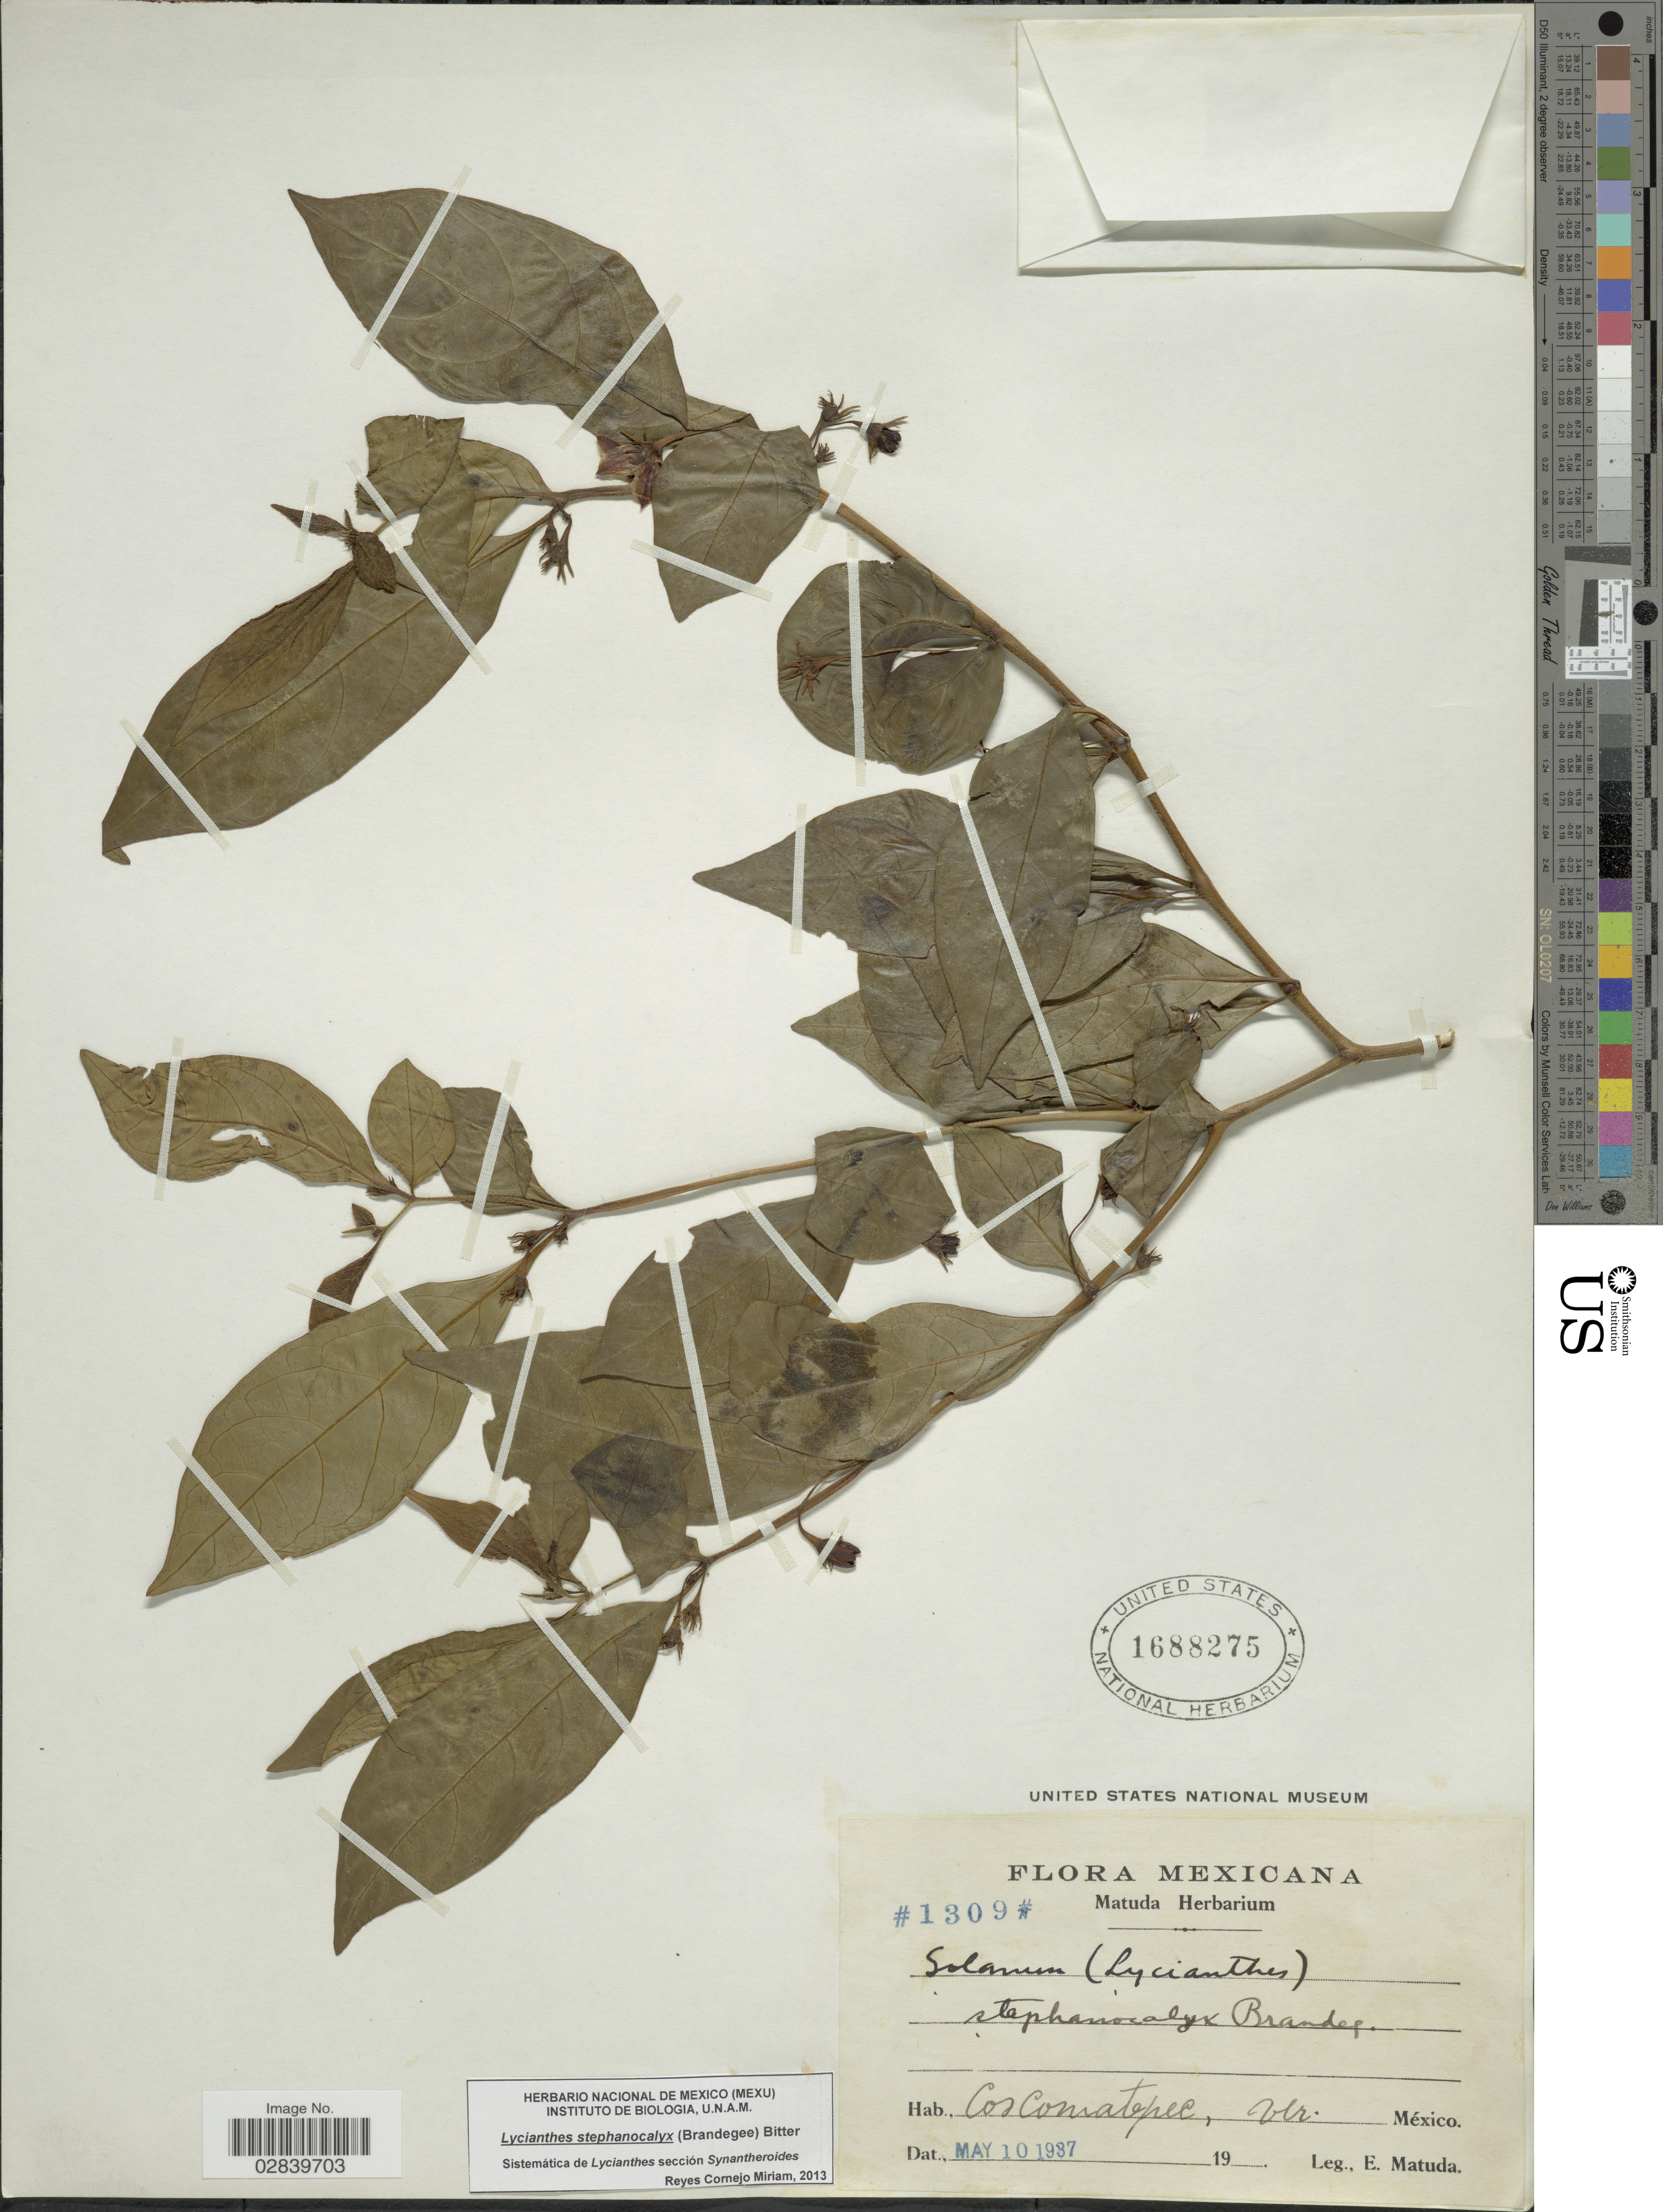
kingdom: Plantae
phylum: Tracheophyta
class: Magnoliopsida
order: Solanales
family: Solanaceae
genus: Lycianthes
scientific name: Lycianthes stephanocalyx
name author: (Brandegee) Bitter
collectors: E. Matuda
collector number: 1309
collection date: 1937-05-10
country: Mexico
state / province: Veracruz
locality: Coscomatepec, Ver.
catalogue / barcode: US 1688275